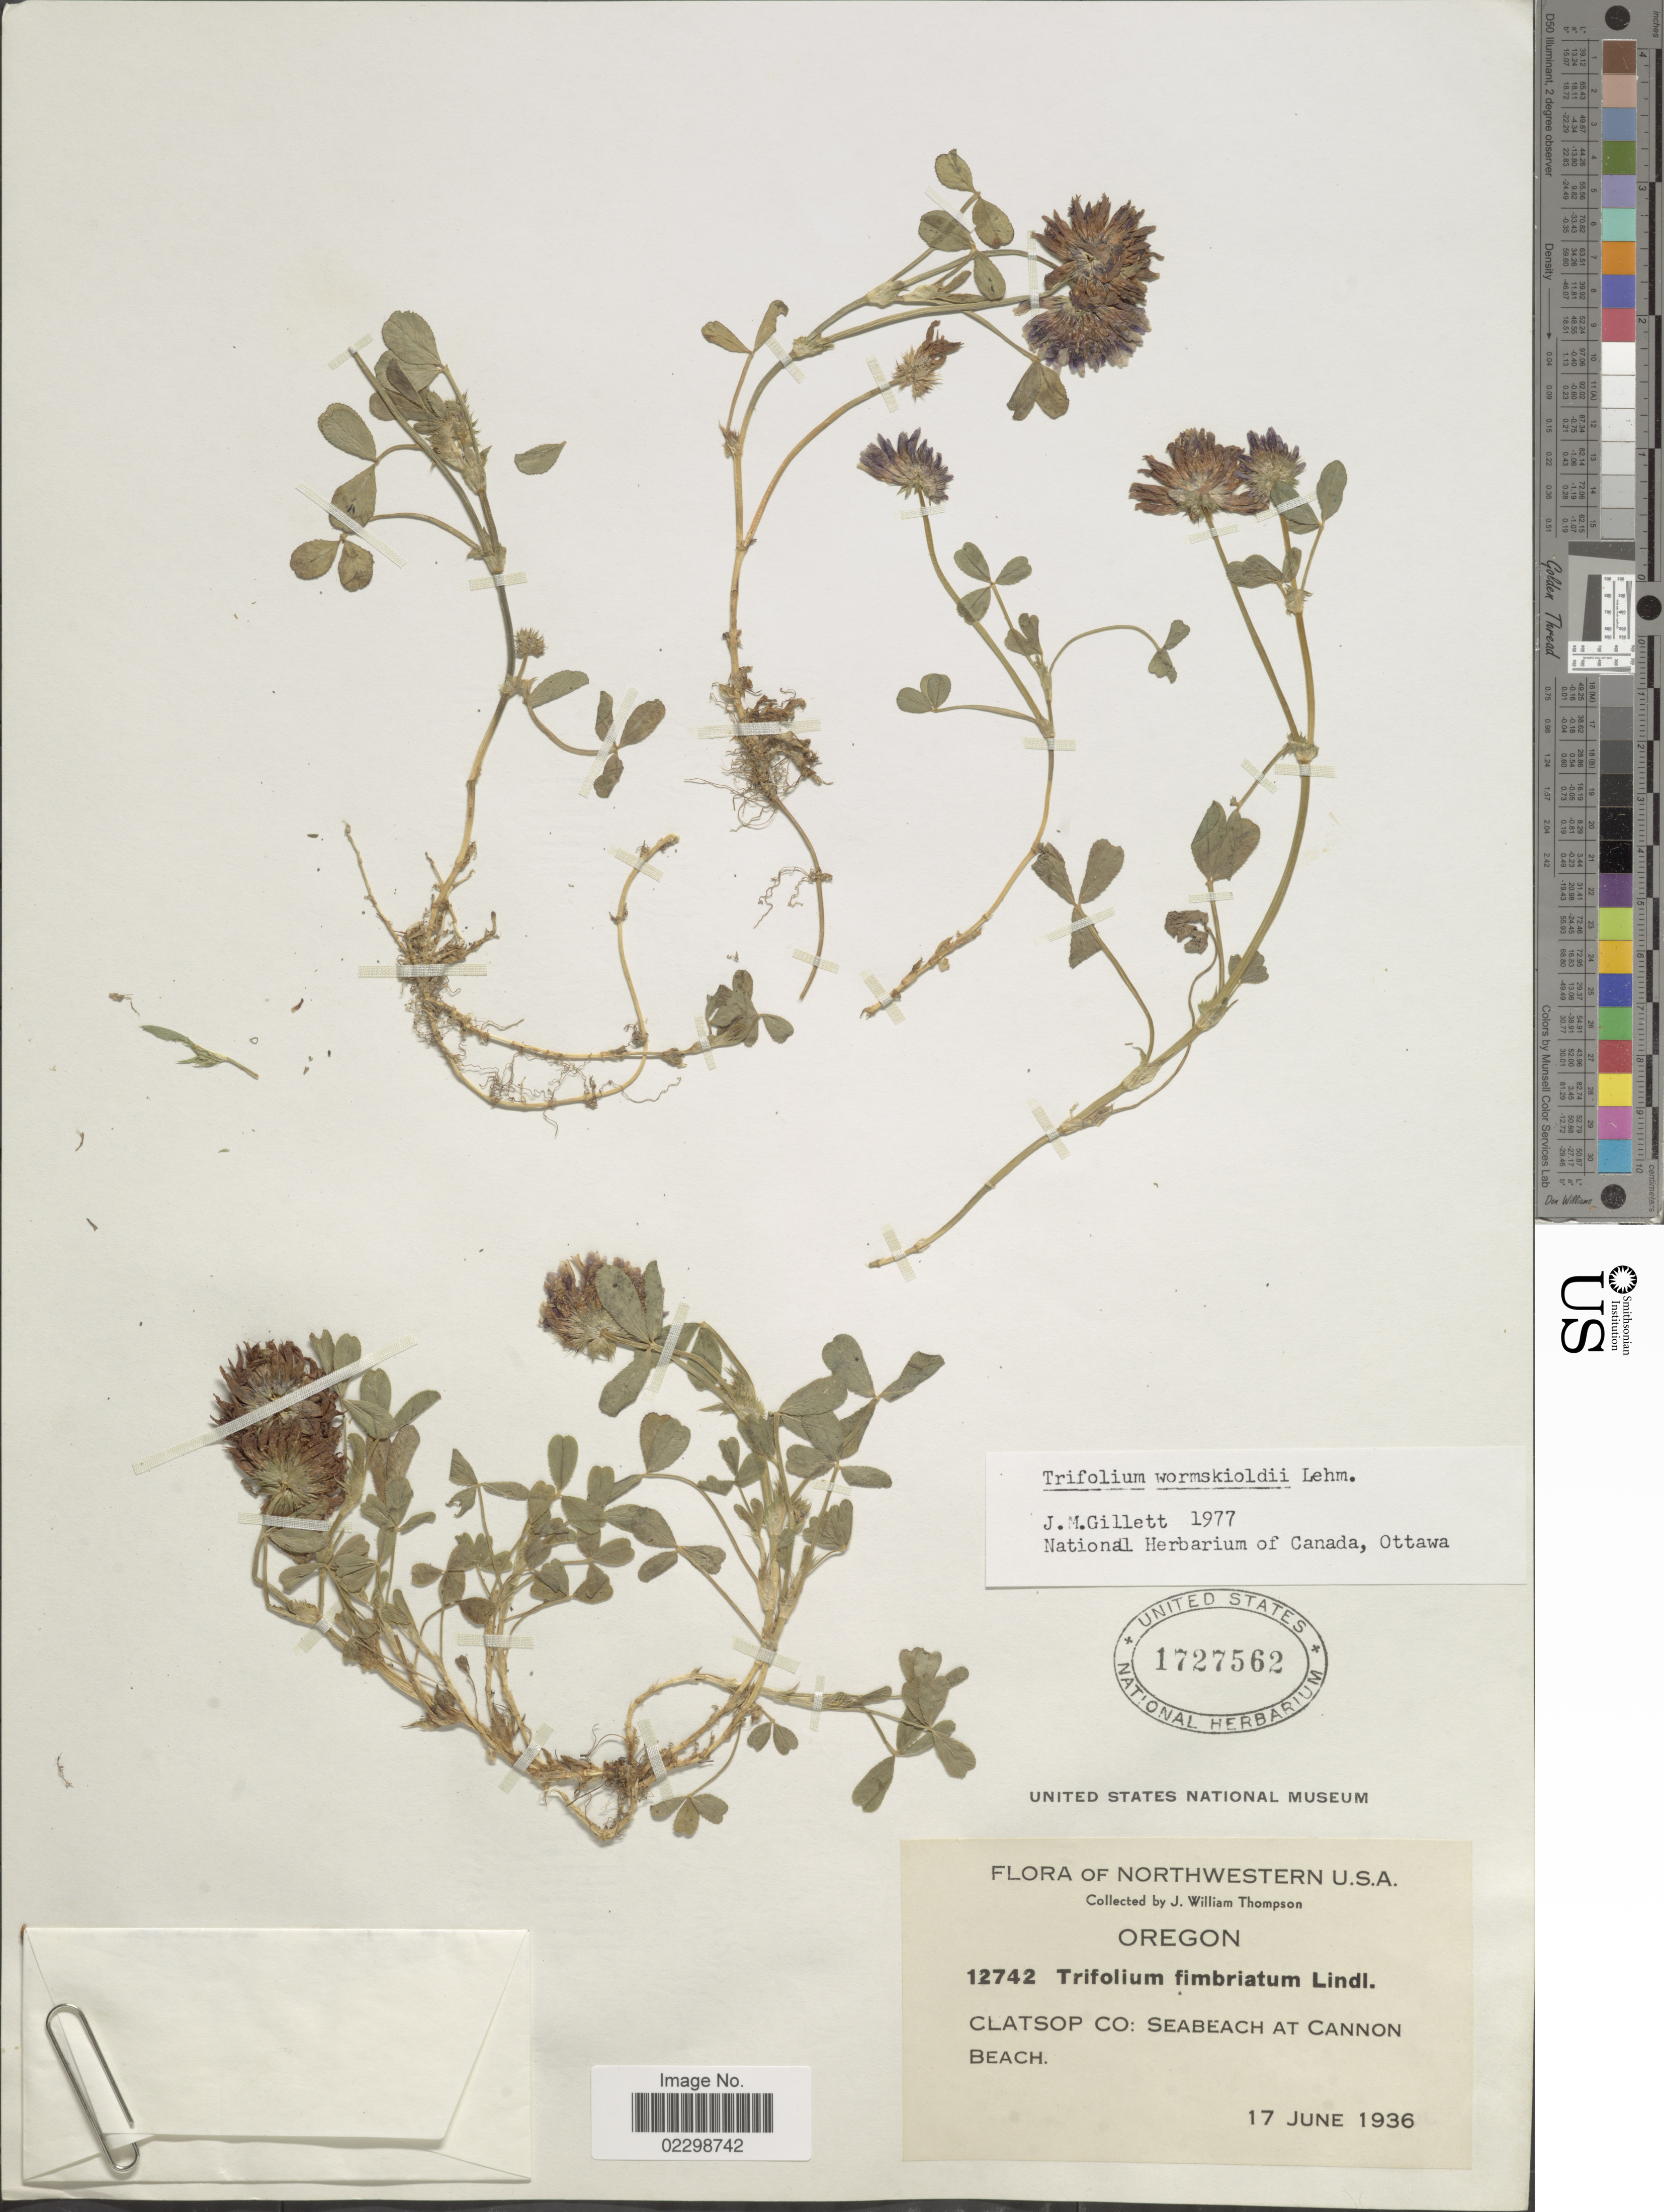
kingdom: Plantae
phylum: Tracheophyta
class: Magnoliopsida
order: Fabales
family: Fabaceae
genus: Trifolium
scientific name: Trifolium wormskioldii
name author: Lehm.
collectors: J. W. Thompson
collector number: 12742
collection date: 1936-06-17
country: United States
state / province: Oregon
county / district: Clatsop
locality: Northwestern U.S.A., Clatsop Co: Seabeach at Canon Beach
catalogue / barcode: US 1727562